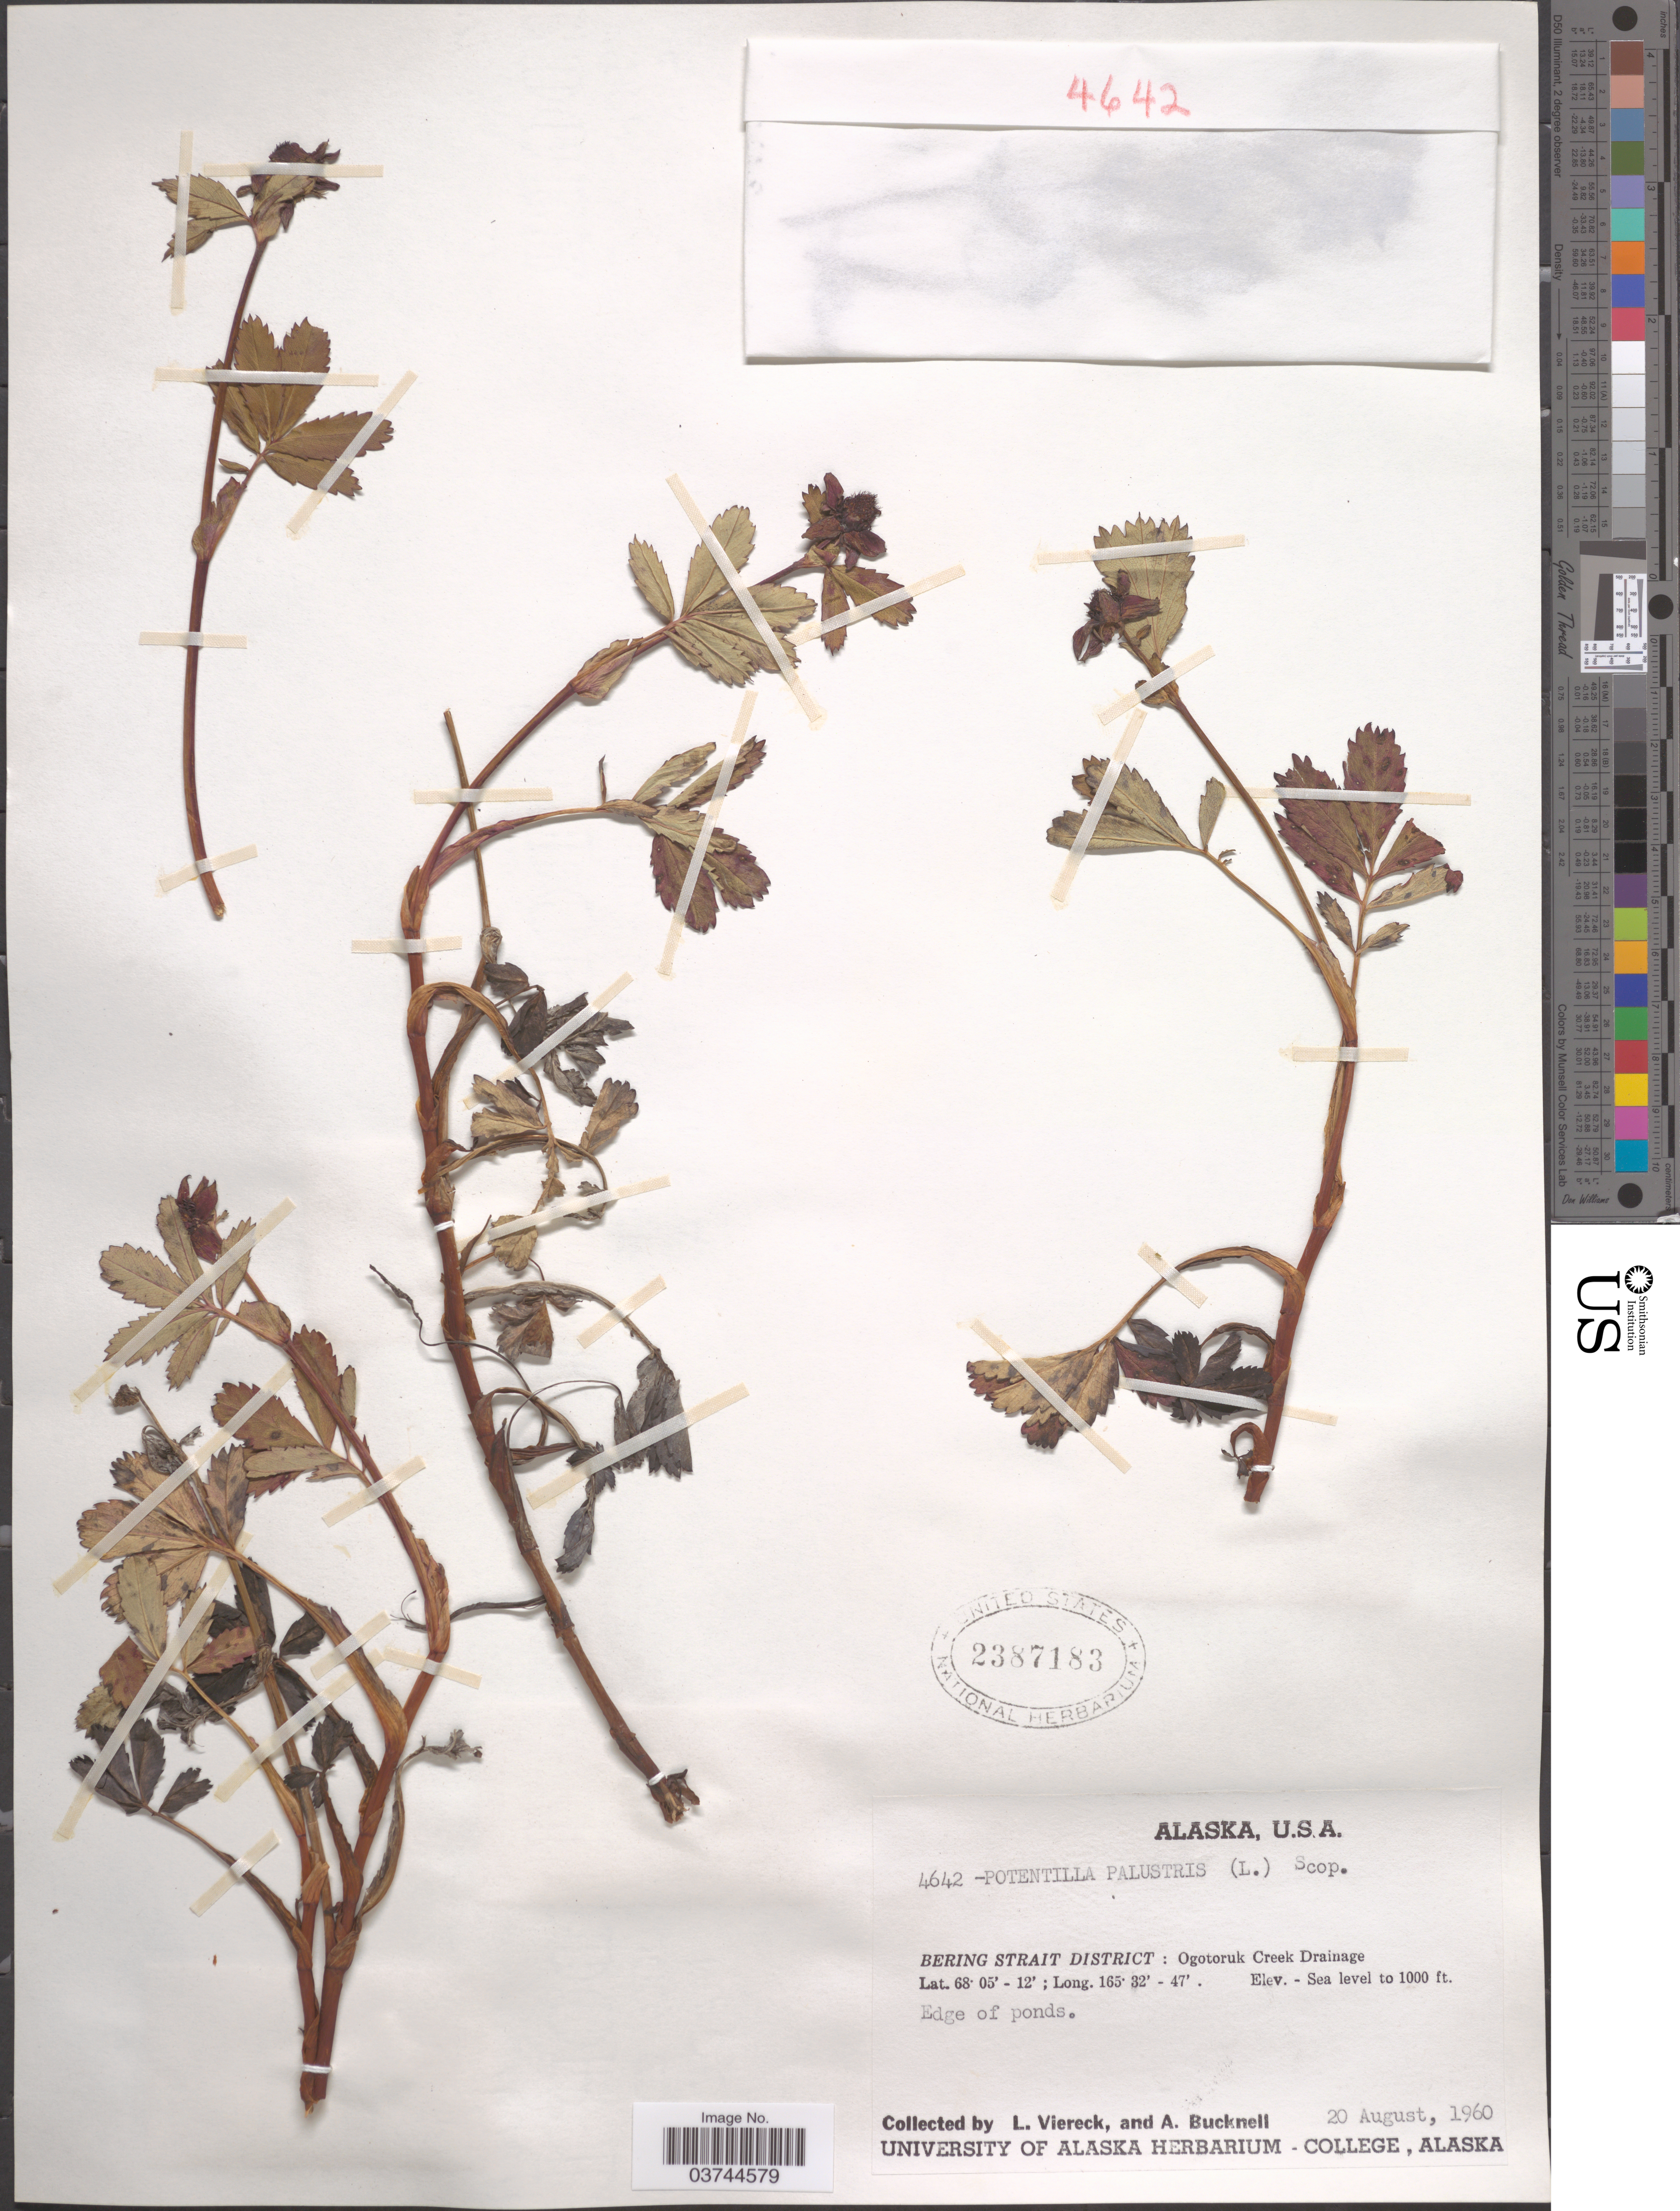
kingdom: Plantae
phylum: Tracheophyta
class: Magnoliopsida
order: Rosales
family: Rosaceae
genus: Comarum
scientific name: Comarum palustre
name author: L.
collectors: L. Viereck & A. Bucknell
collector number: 4642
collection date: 1960-08-20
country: United States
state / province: Alaska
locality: Bering Strait District: Ogotoruk Creek Drainage. Edge of ponds.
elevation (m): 0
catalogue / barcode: US 2387183